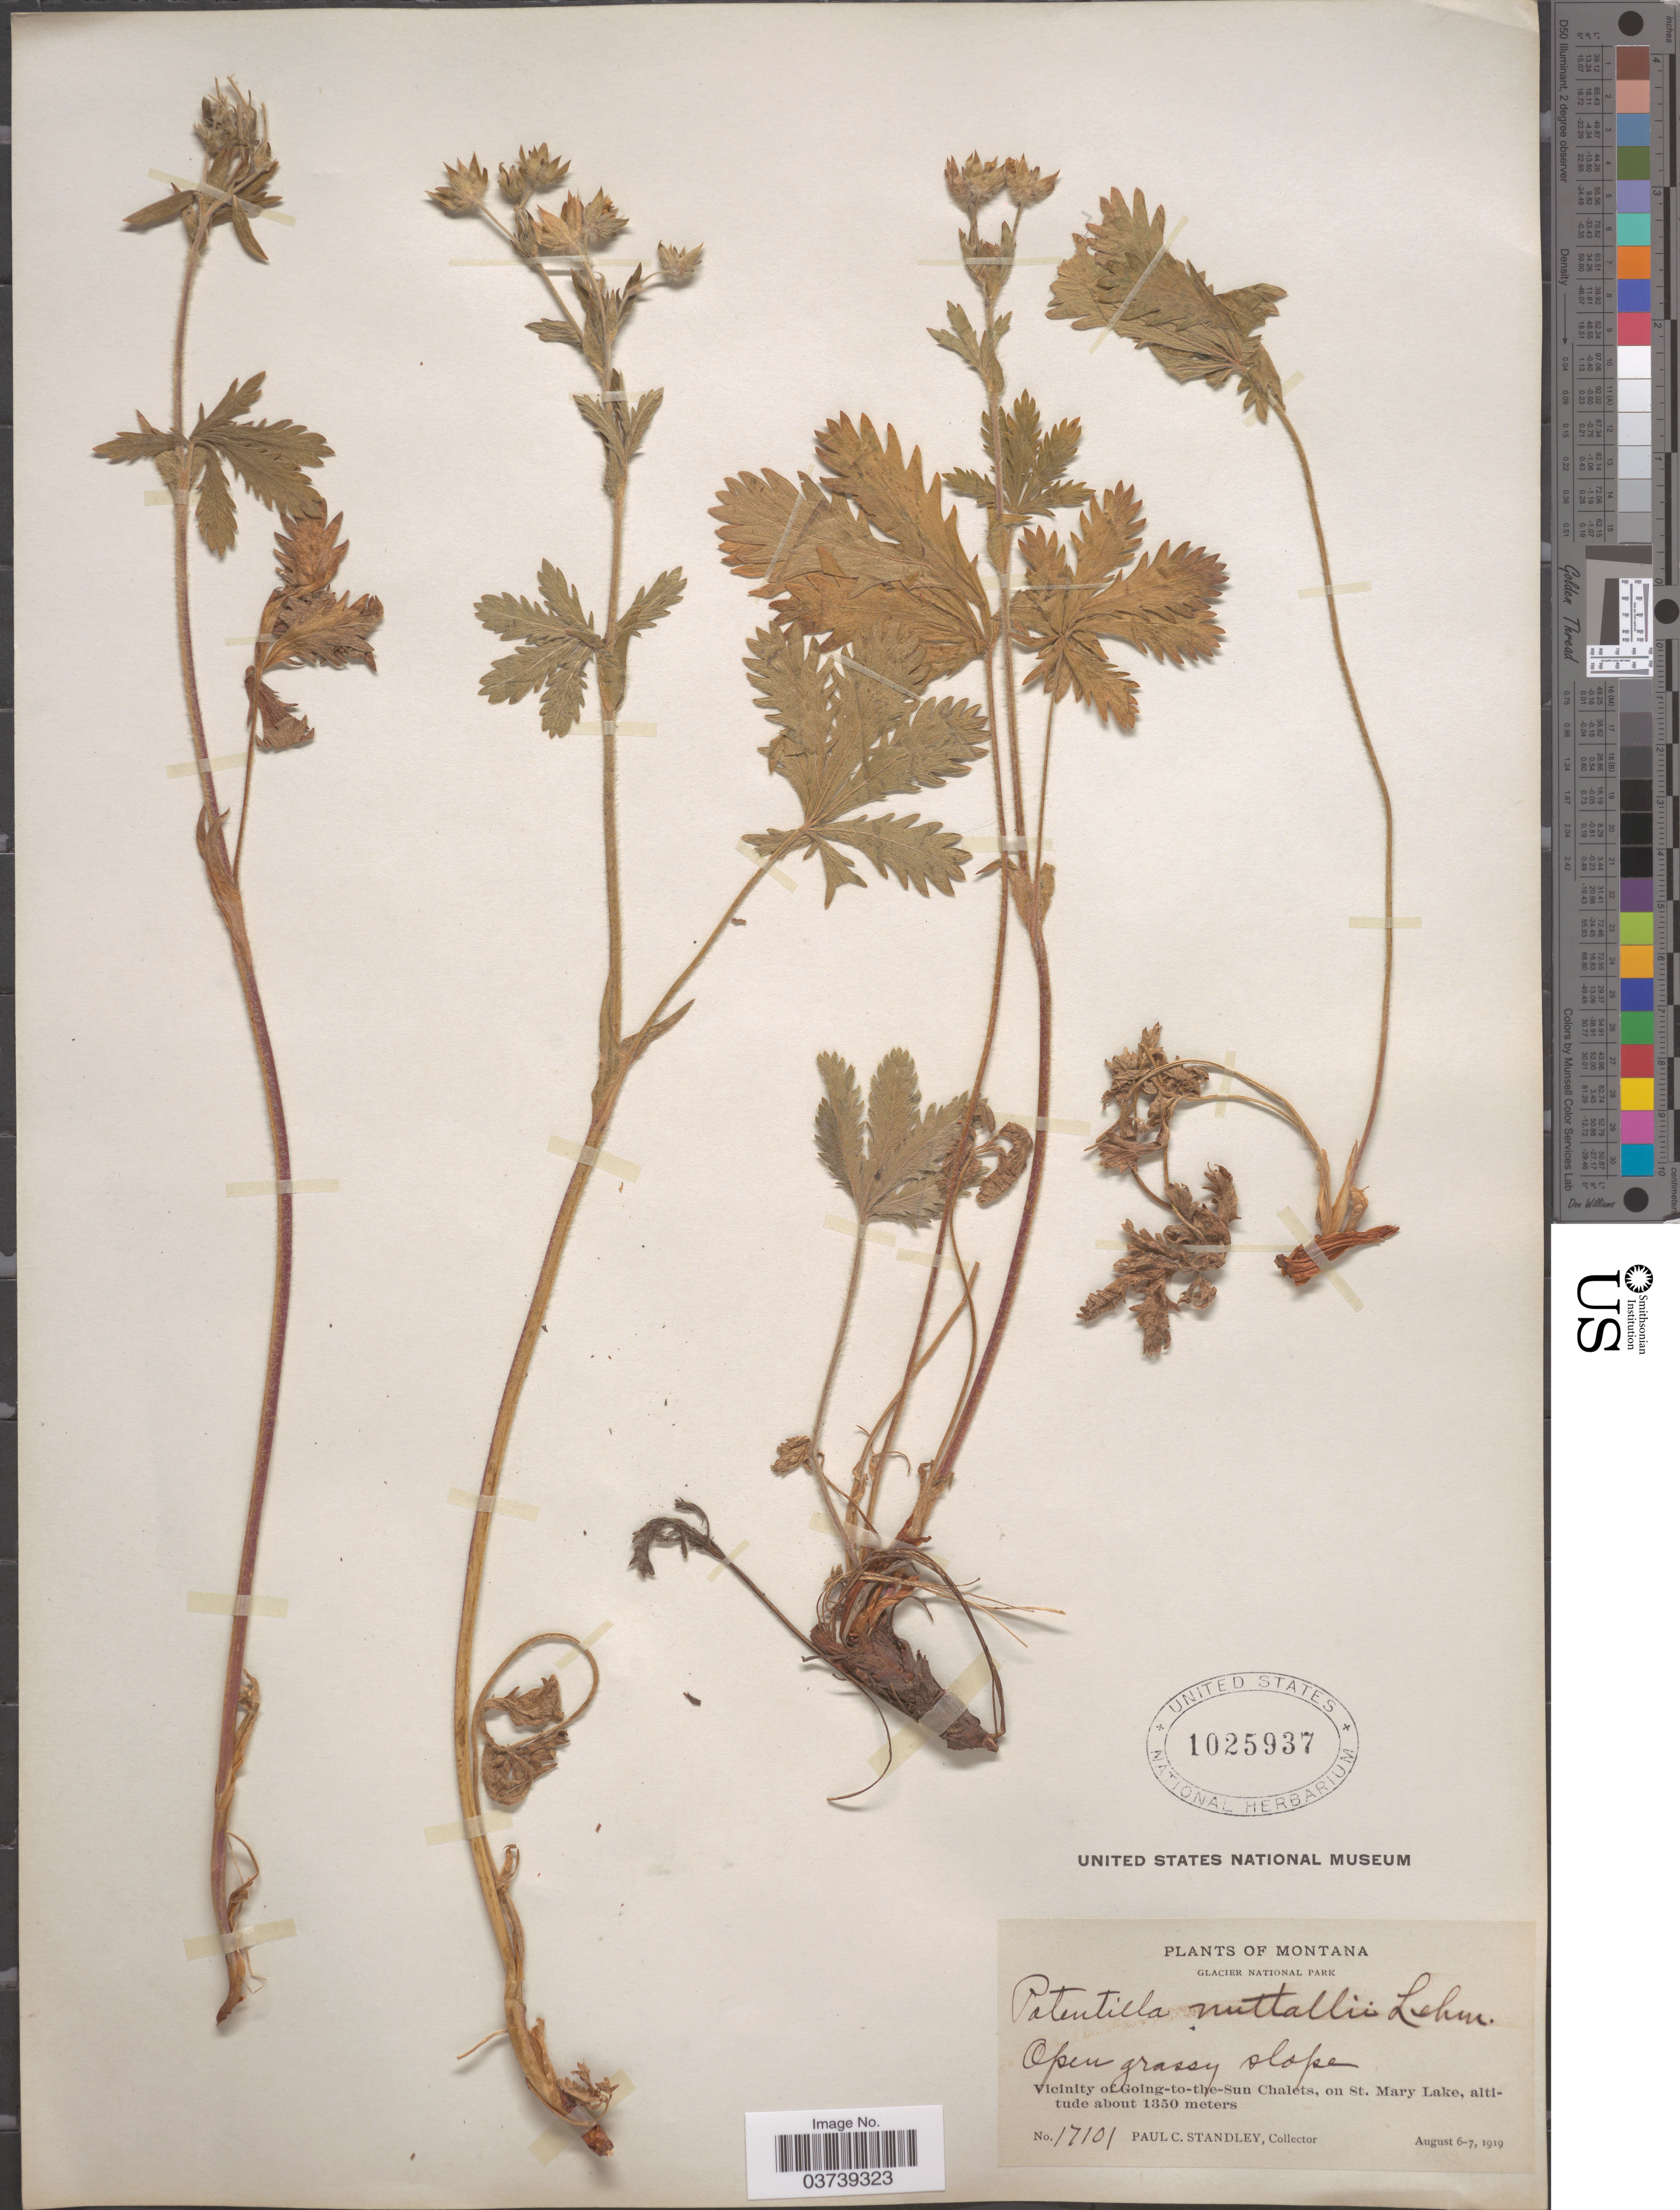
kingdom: Plantae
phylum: Tracheophyta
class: Magnoliopsida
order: Rosales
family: Rosaceae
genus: Potentilla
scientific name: Potentilla gracilis var. fastigiata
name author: (Nutt.) S. Watson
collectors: P. C. Standley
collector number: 17101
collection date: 1919-08-06/1919-08-07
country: United States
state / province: Montana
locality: Vicinity of Going-to-the-Sun Chalets, on St. Mary Lake.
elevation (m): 1350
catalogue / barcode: US 1025937